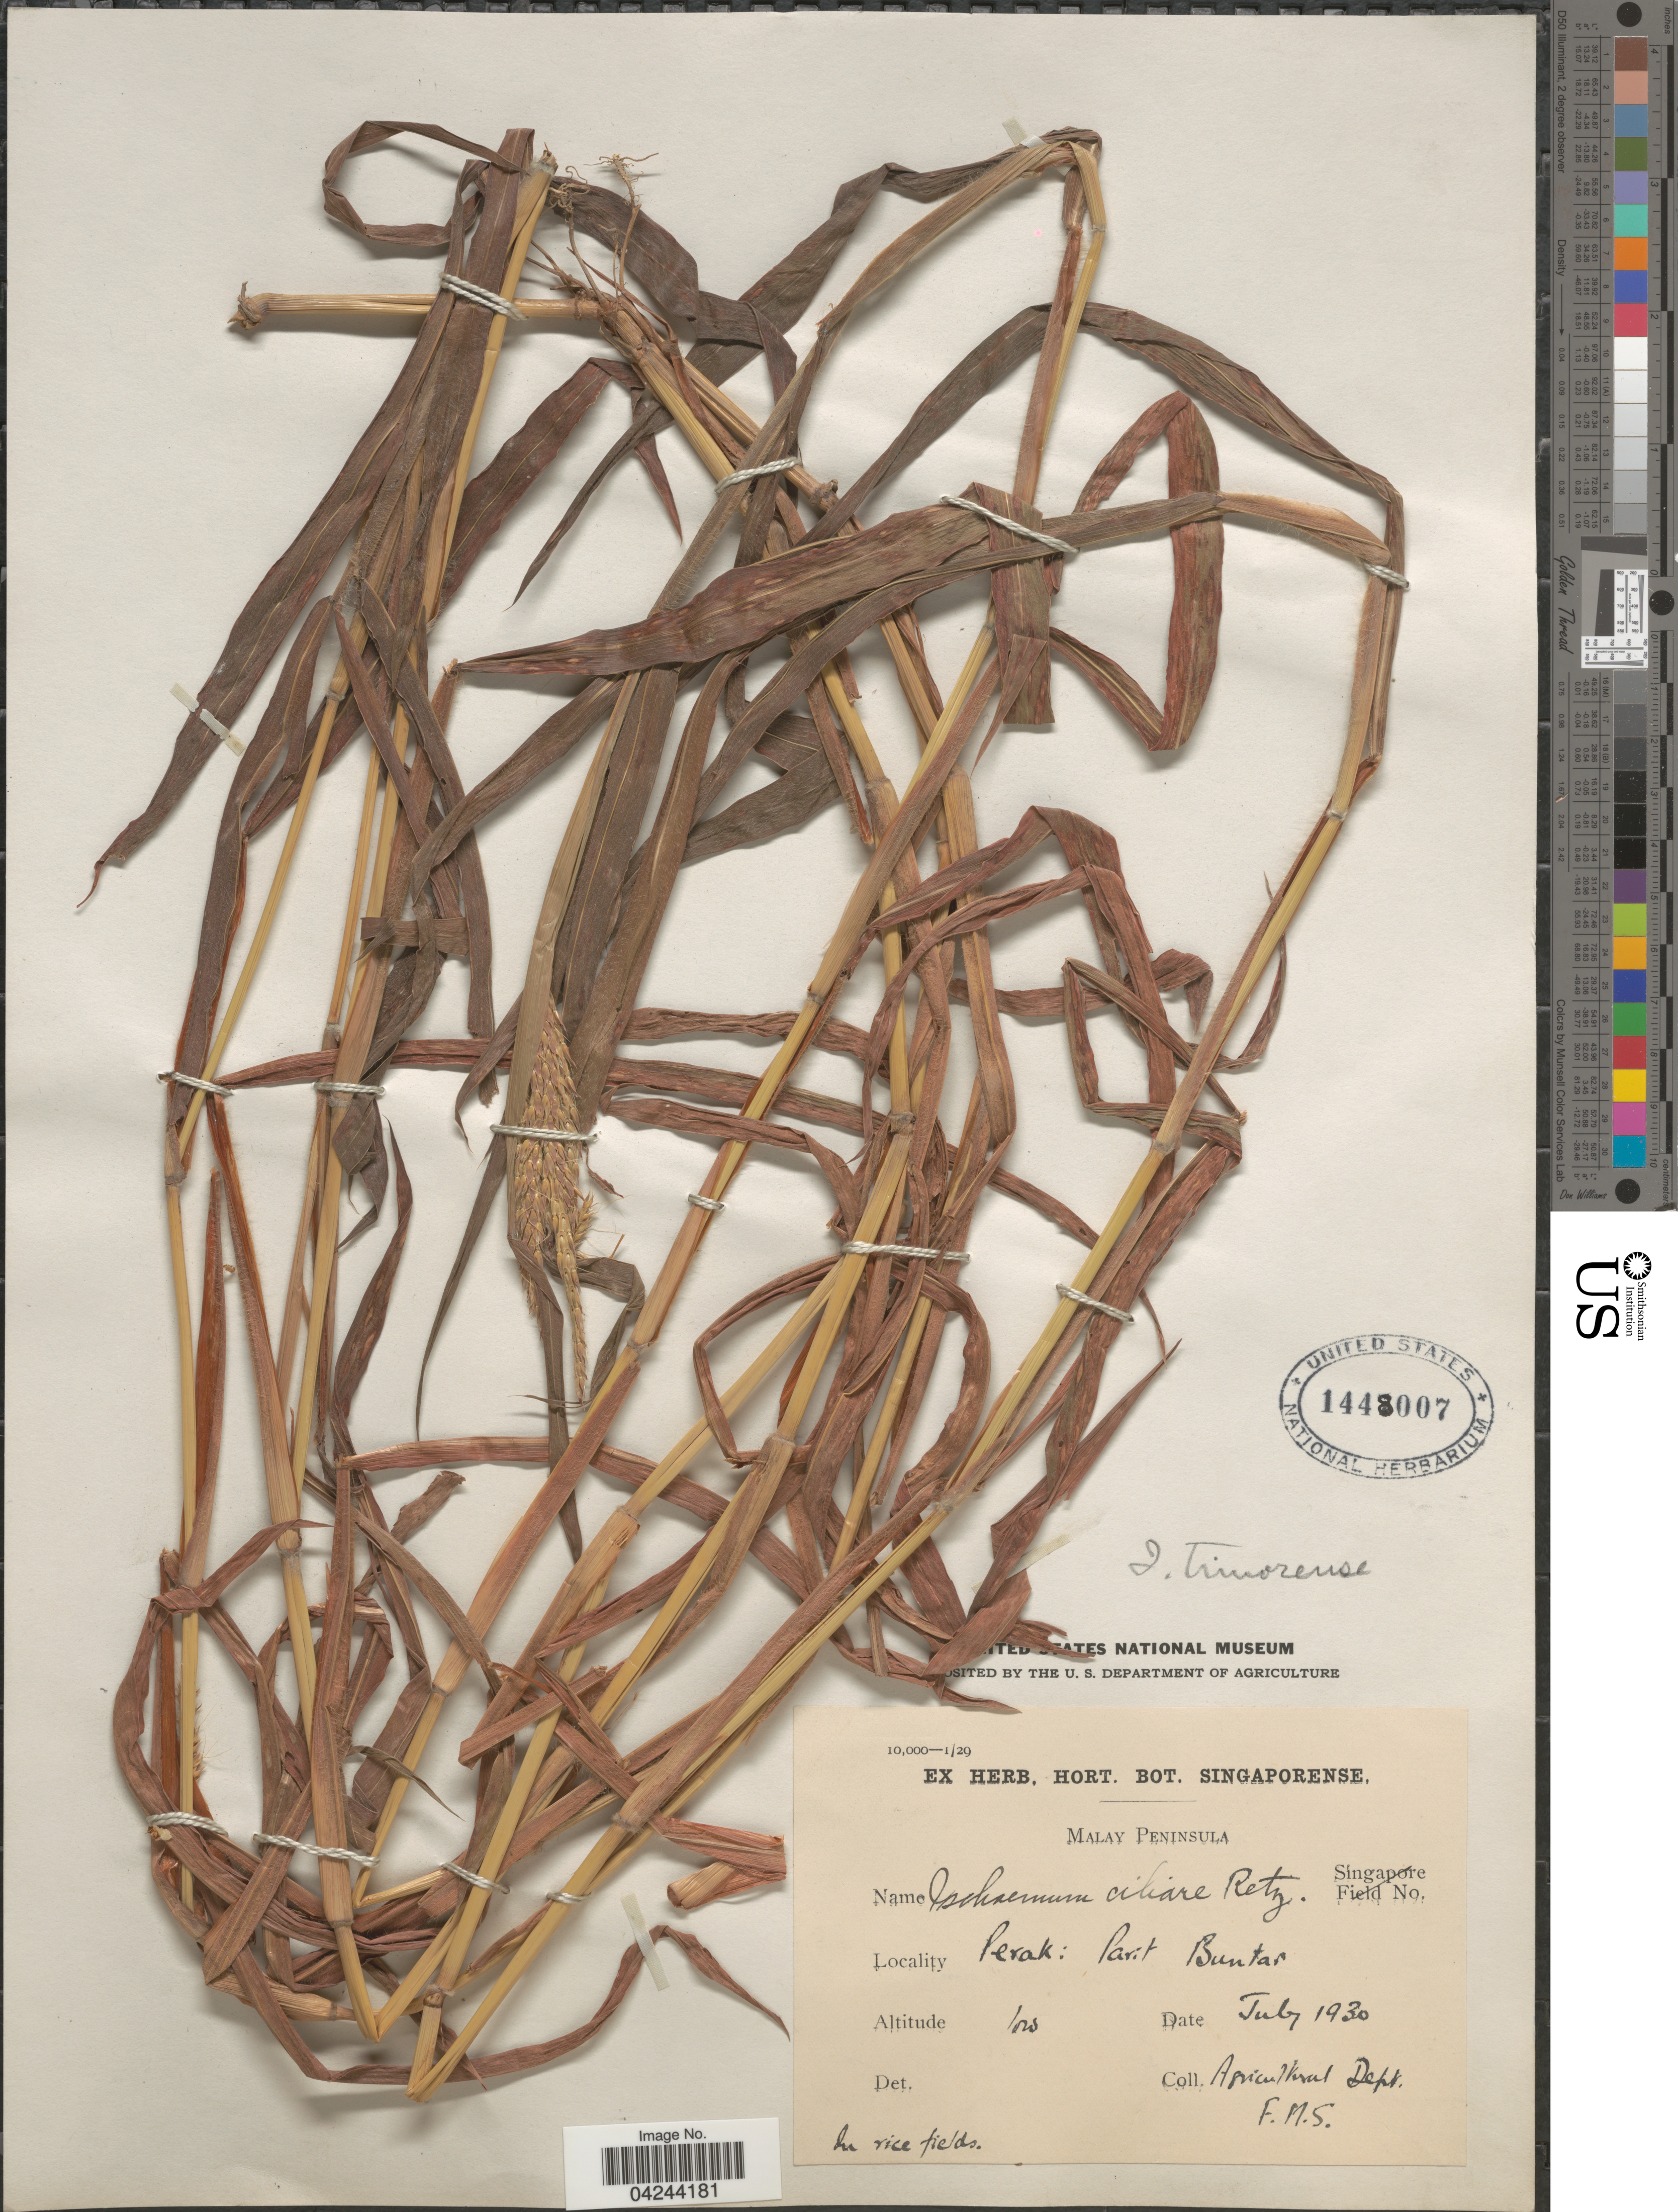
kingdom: Plantae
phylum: Tracheophyta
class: Liliopsida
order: Poales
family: Poaceae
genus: Ischaemum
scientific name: Ischaemum polystachyum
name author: J. Presl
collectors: Agricultural Dept. F. M. S.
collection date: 1930-07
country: Malaysia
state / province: Perak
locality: Malay Peninsula. Perak: Parit Buntar.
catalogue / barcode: US 1448007